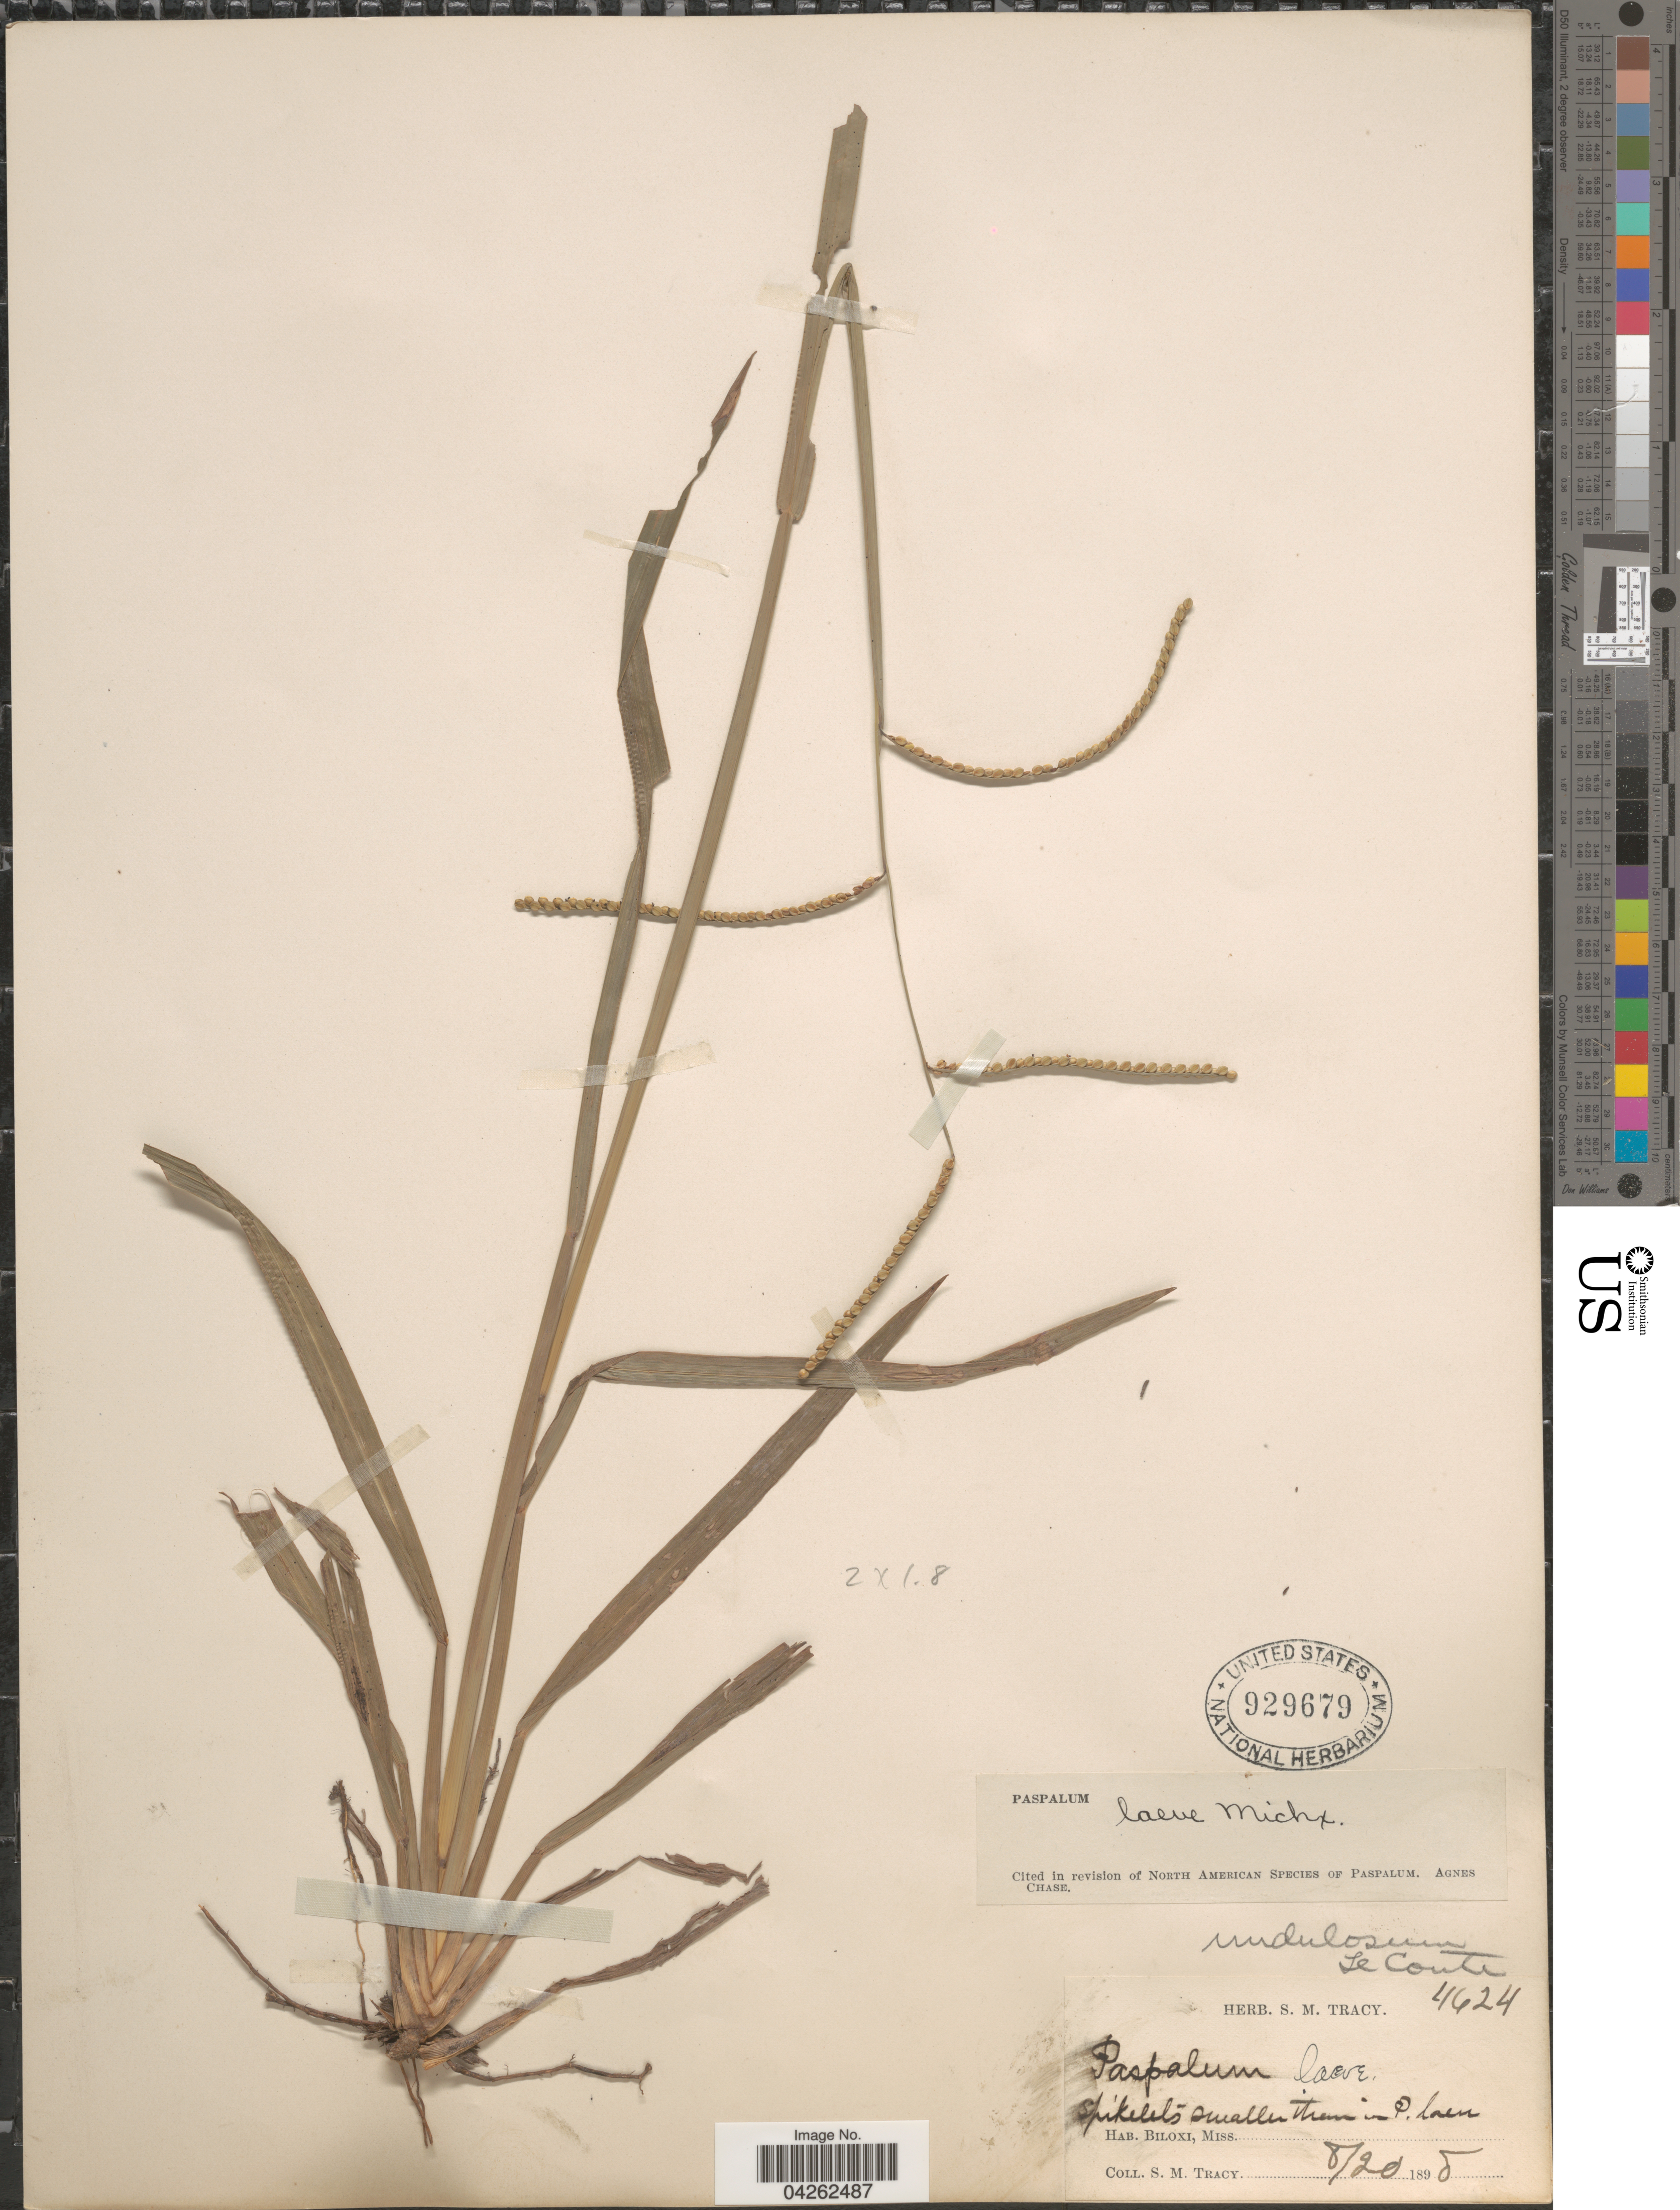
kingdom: Plantae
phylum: Tracheophyta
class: Liliopsida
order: Poales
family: Poaceae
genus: Paspalum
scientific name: Paspalum laeve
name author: Michx.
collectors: S. M. Tracy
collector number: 4624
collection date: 1898-08-20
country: United States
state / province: Mississippi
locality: Biloxi.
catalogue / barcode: US 929679